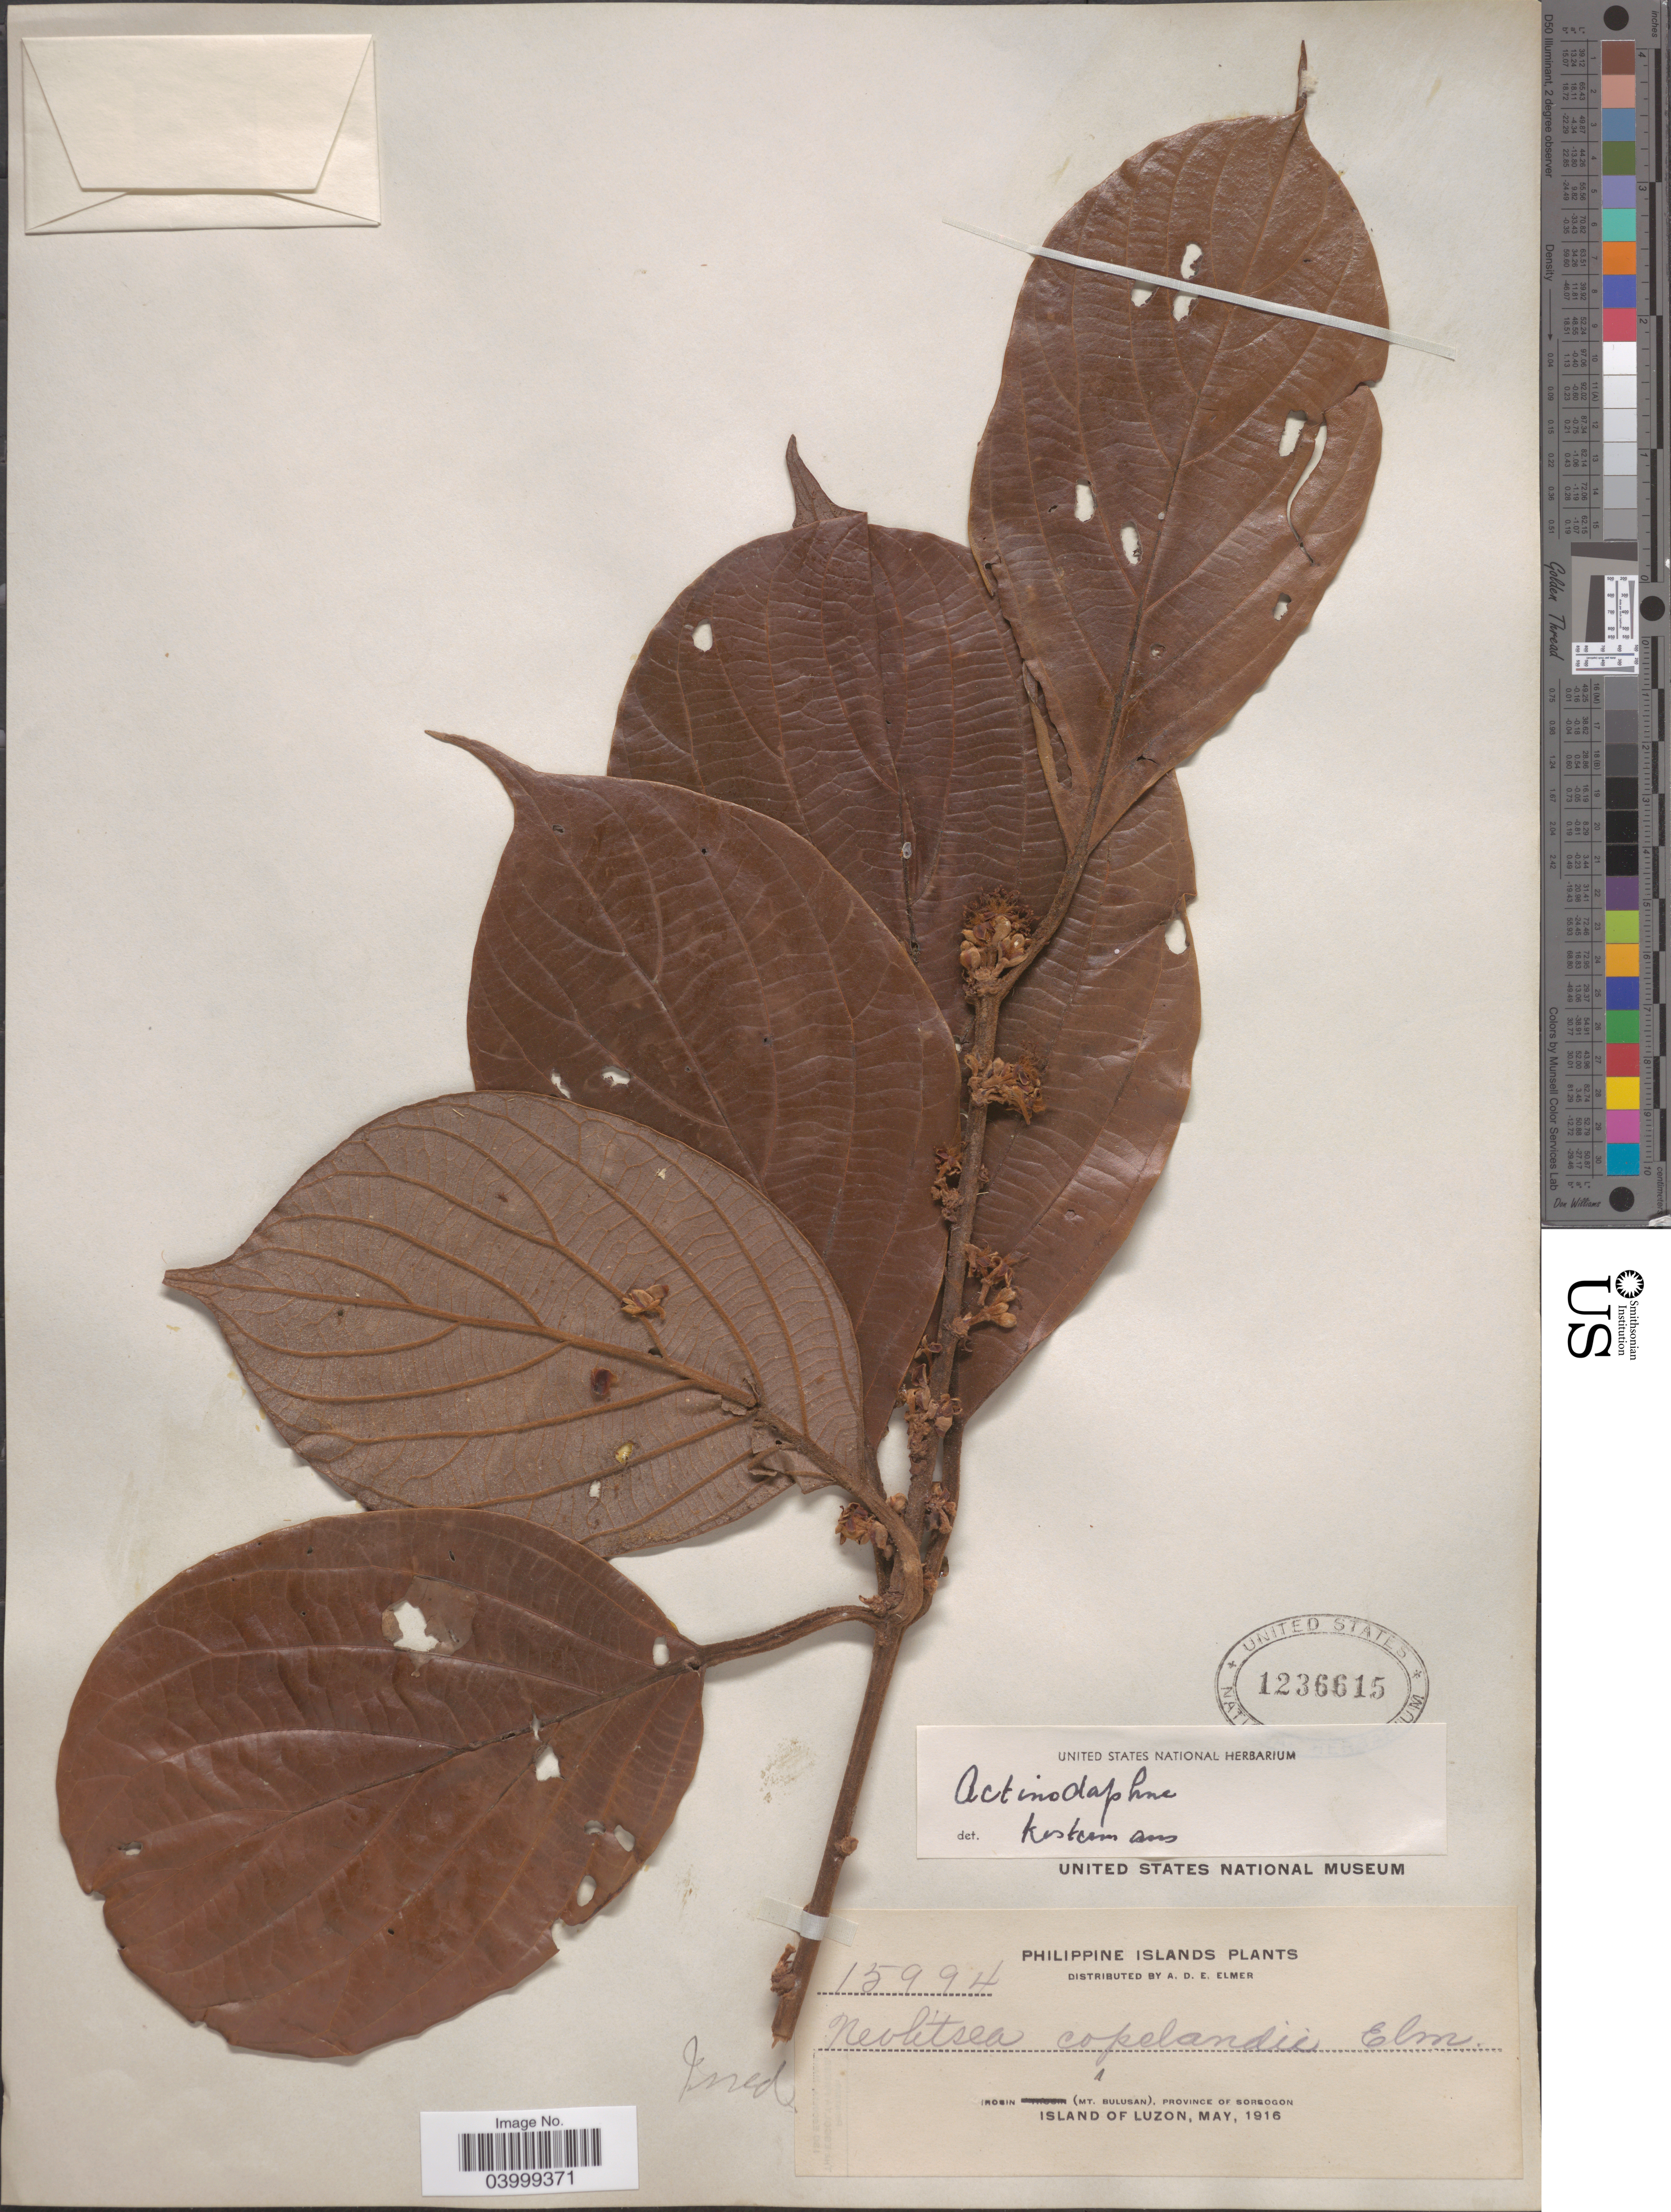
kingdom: Plantae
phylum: Tracheophyta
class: Magnoliopsida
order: Laurales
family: Lauraceae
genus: Actinodaphne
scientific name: Actinodaphne sp.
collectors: A. D. E. Elmer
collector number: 15994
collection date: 1916-05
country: Philippines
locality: Philippine Islands. Irosin (Mt. Bulusan), Province of Sorgoson. Island of Luzon.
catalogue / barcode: US 1236615